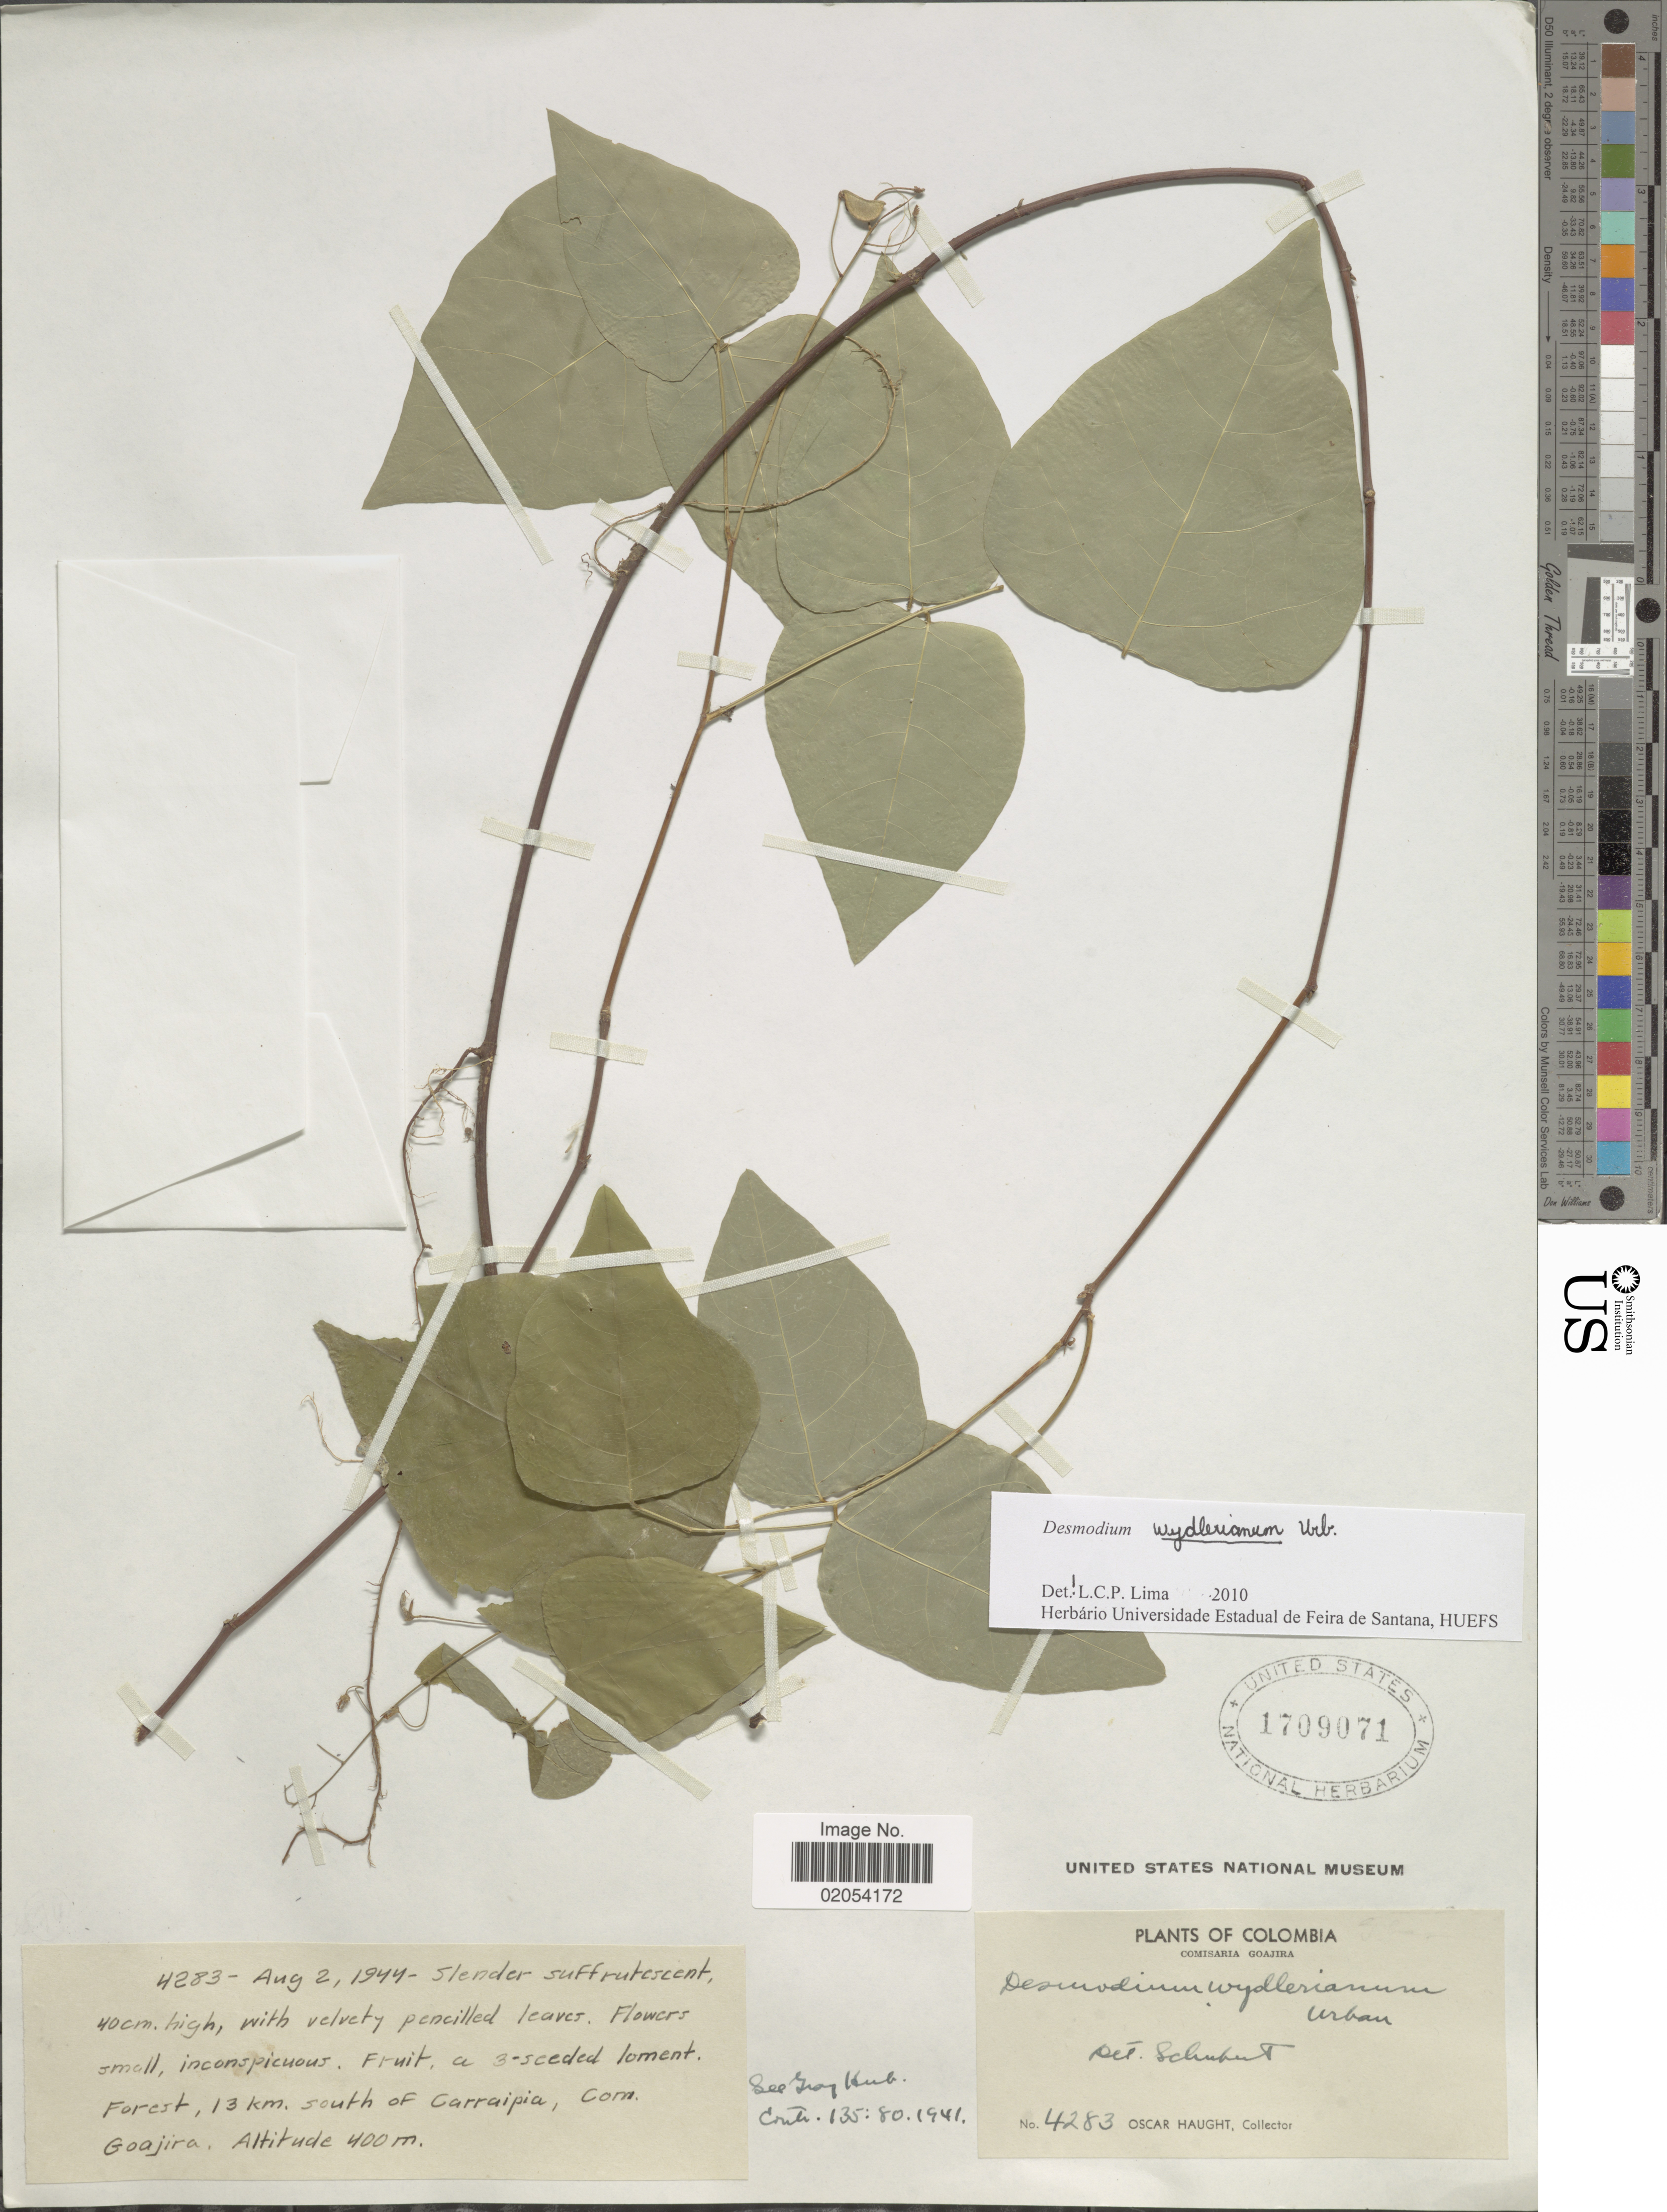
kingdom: Plantae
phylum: Tracheophyta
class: Magnoliopsida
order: Fabales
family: Fabaceae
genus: Desmodium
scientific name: Desmodium wydlerianum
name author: Urb.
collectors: O. L. Haught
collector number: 4283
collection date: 1944-08-02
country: Colombia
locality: Comisaria Goajira, 13 km. south of Carraipia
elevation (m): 400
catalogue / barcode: US 1709071